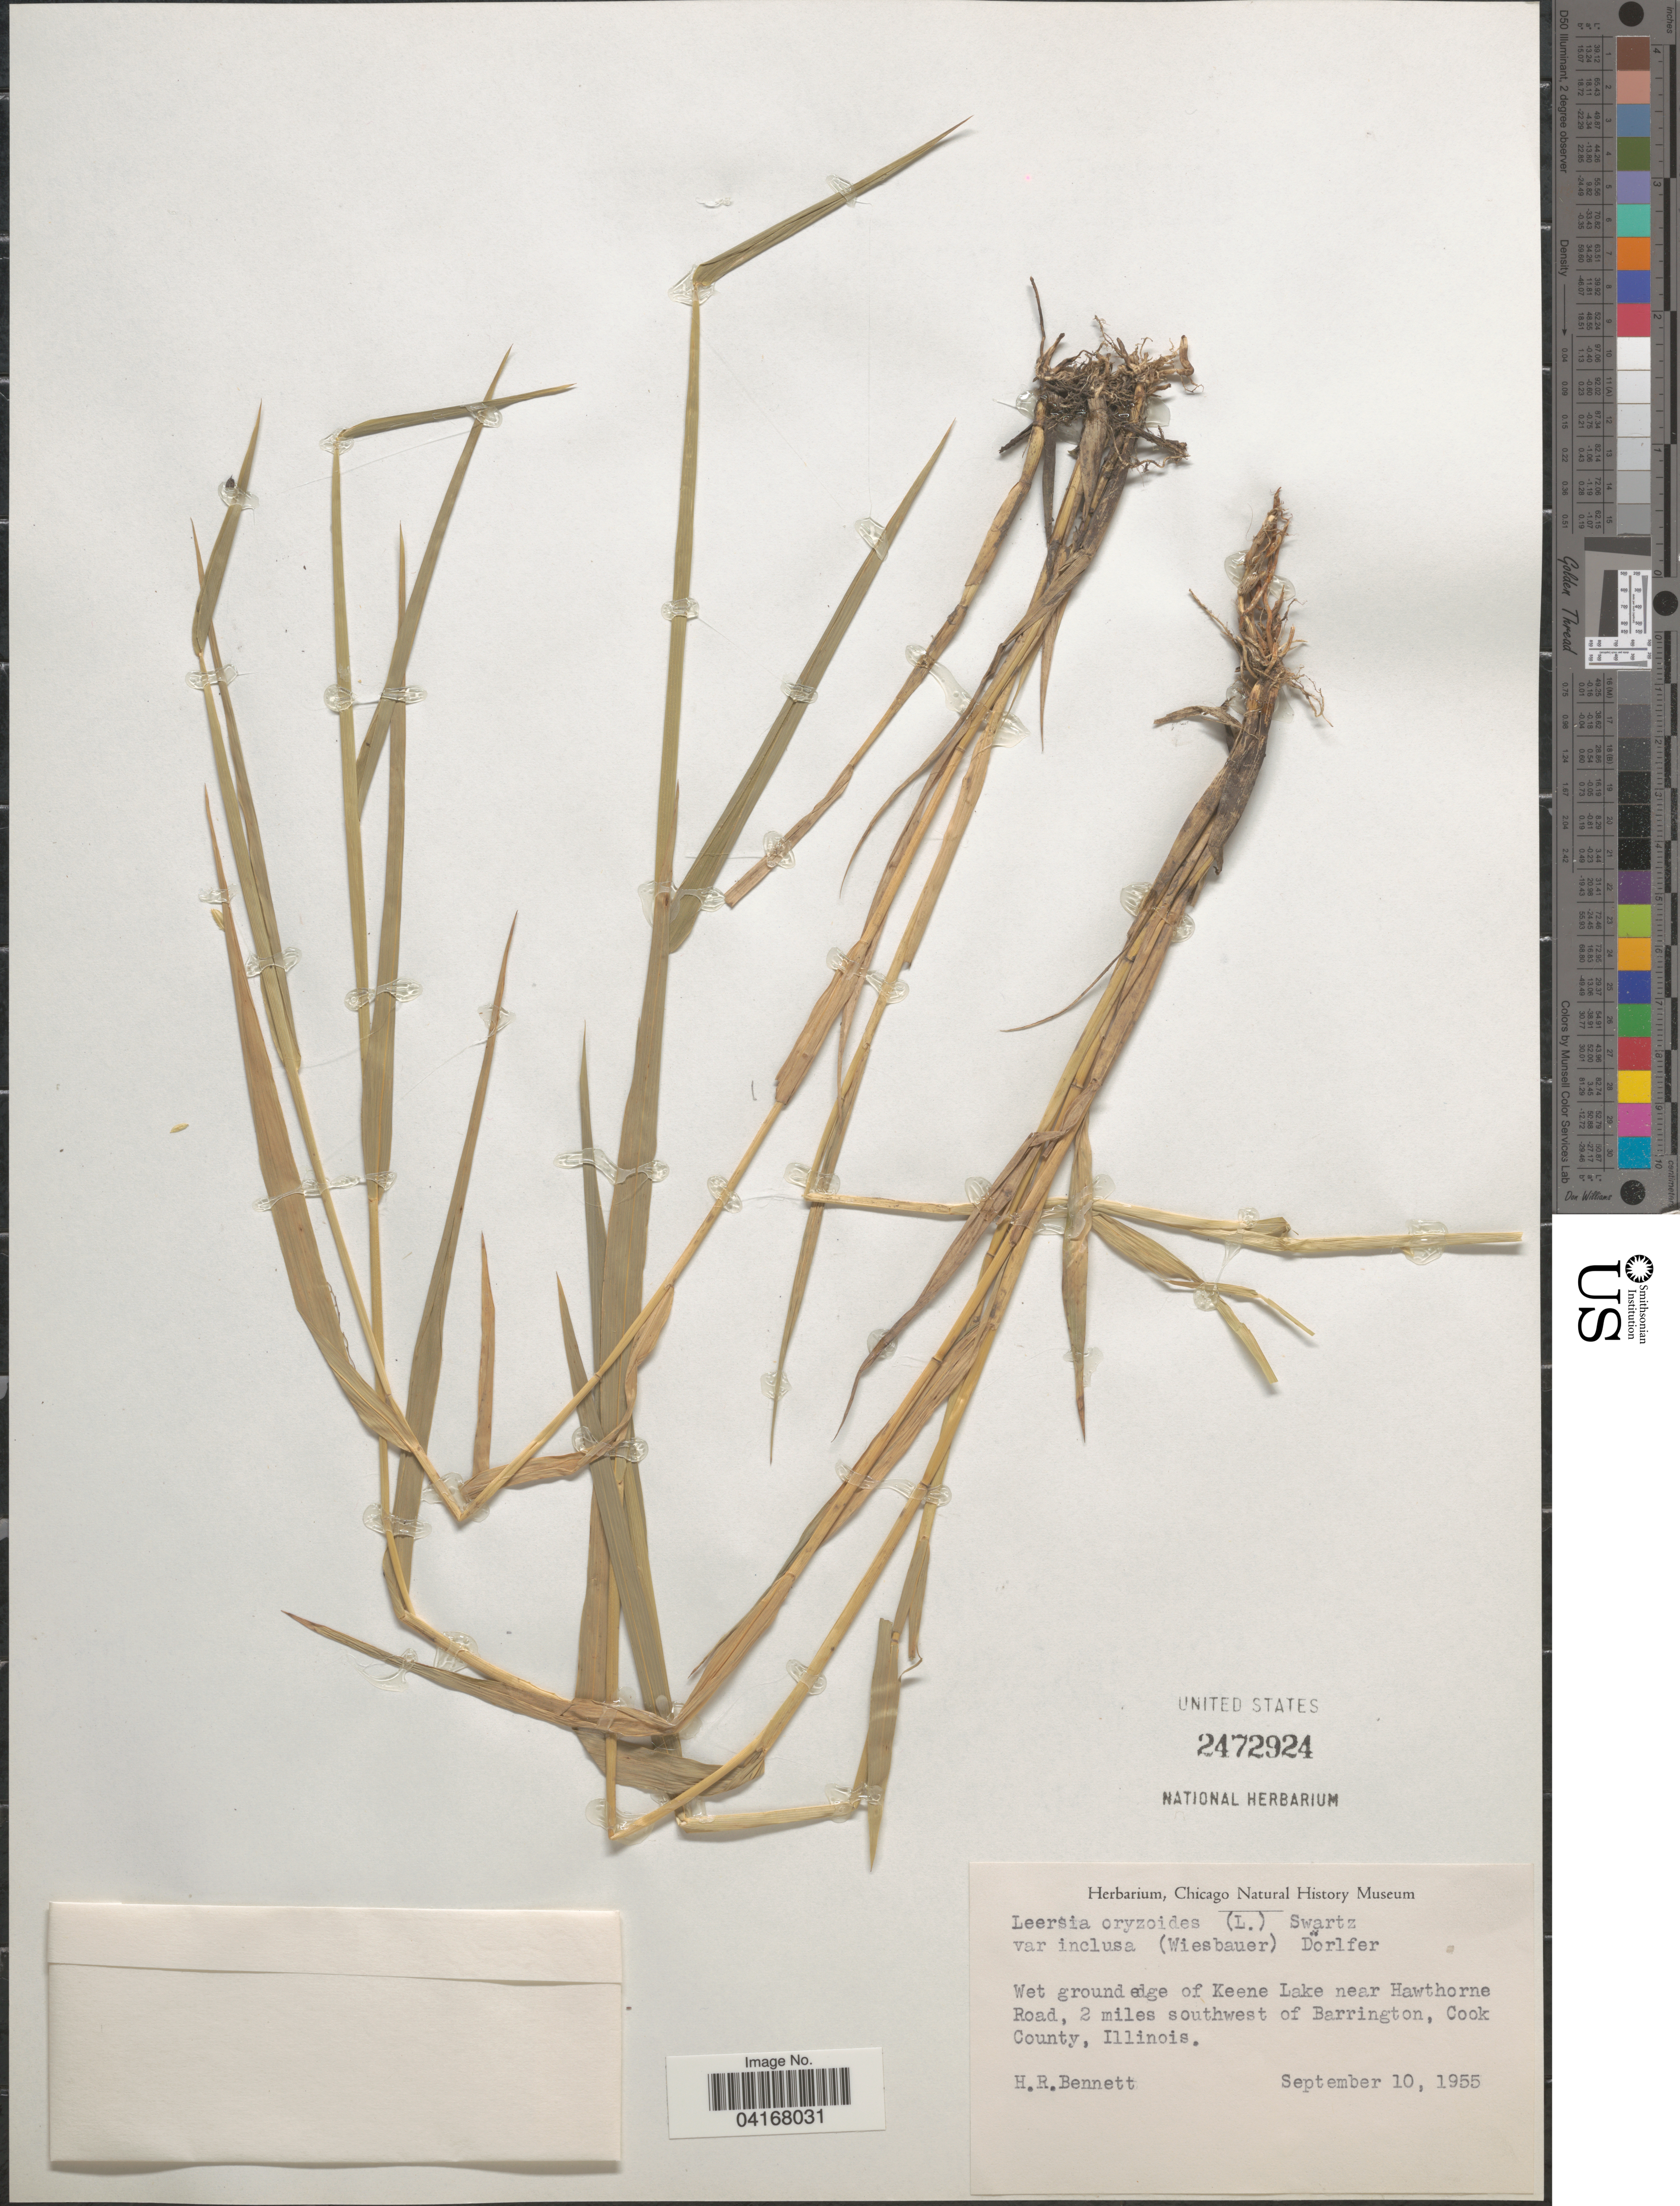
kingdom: Plantae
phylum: Tracheophyta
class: Liliopsida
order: Poales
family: Poaceae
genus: Leersia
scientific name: Leersia oryzoides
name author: (L.) Sw.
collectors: H. R. Bennett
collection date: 1955-09-10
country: United States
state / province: Illinois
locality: Wet ground edge of Keene Lake near Hawthorne Road, 2 miles southwest of Barrington, Cook County.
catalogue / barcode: US 2472924